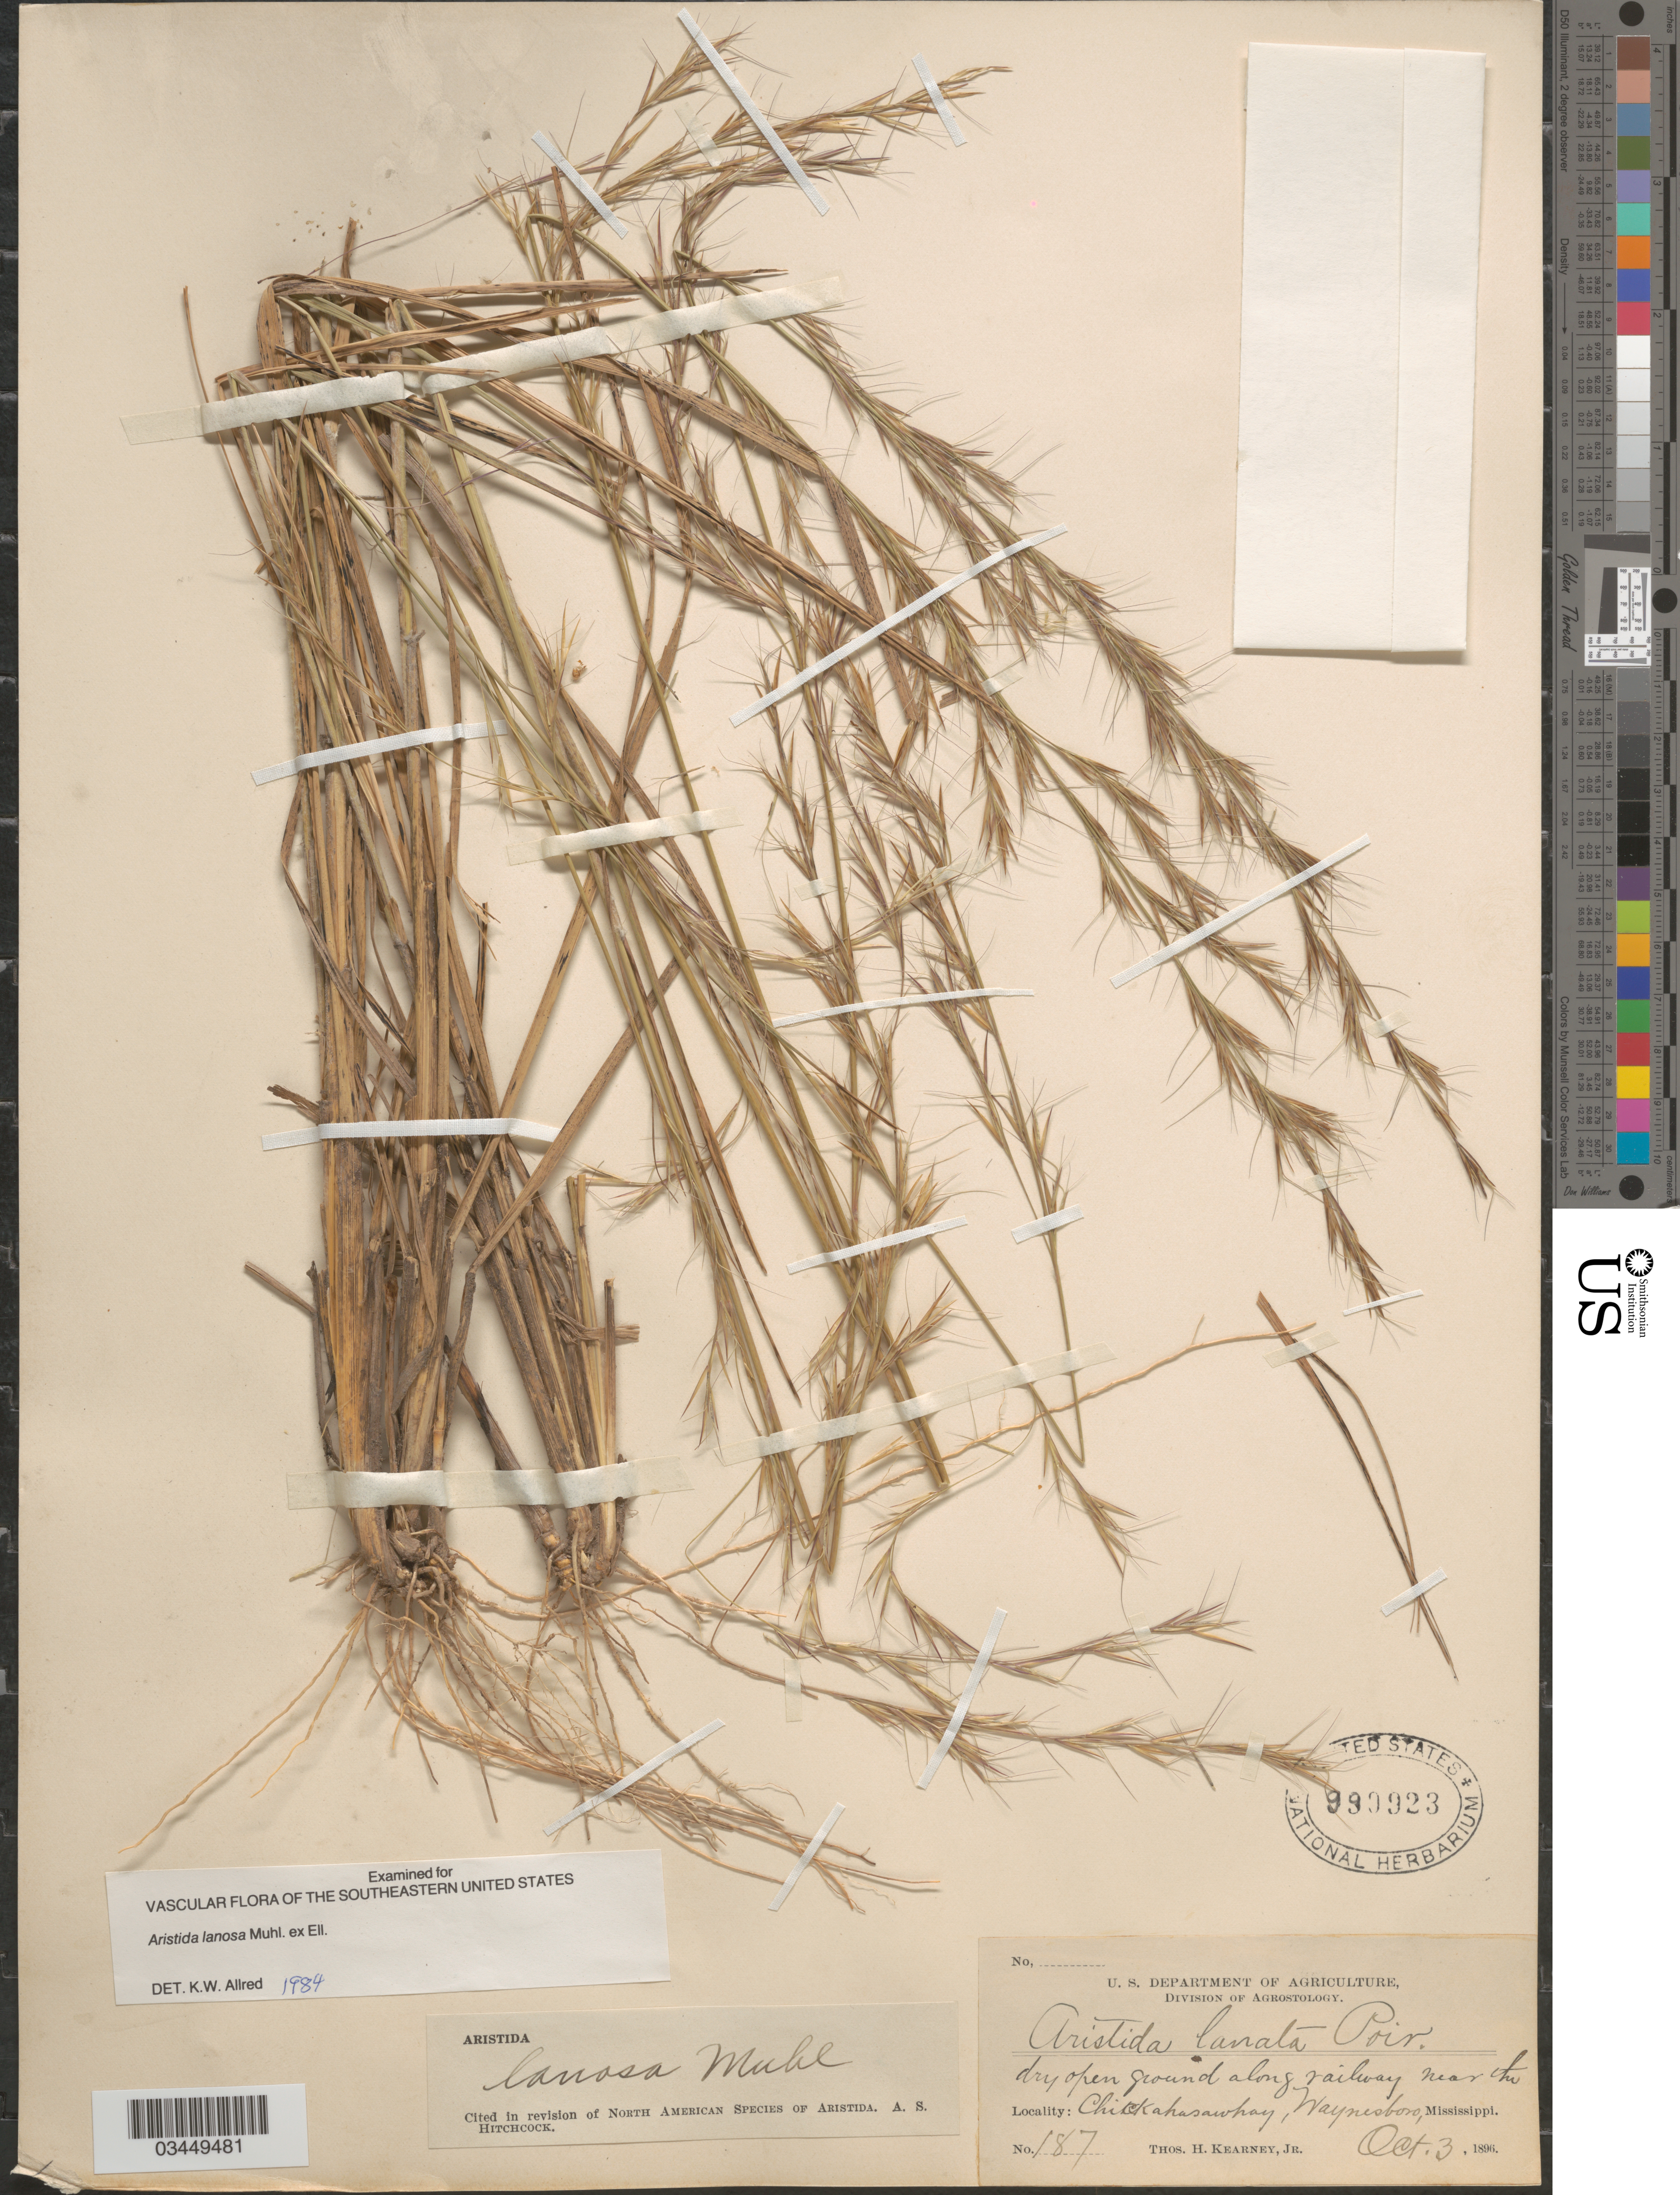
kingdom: Plantae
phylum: Tracheophyta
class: Liliopsida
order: Poales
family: Poaceae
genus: Aristida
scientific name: Aristida lanosa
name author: Muhl.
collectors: T. H. Kearney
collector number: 187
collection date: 1896-10-03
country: United States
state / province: Mississippi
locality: Dry open ground along railway near the Chickahasawhay, Waynesboro.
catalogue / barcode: US 990923